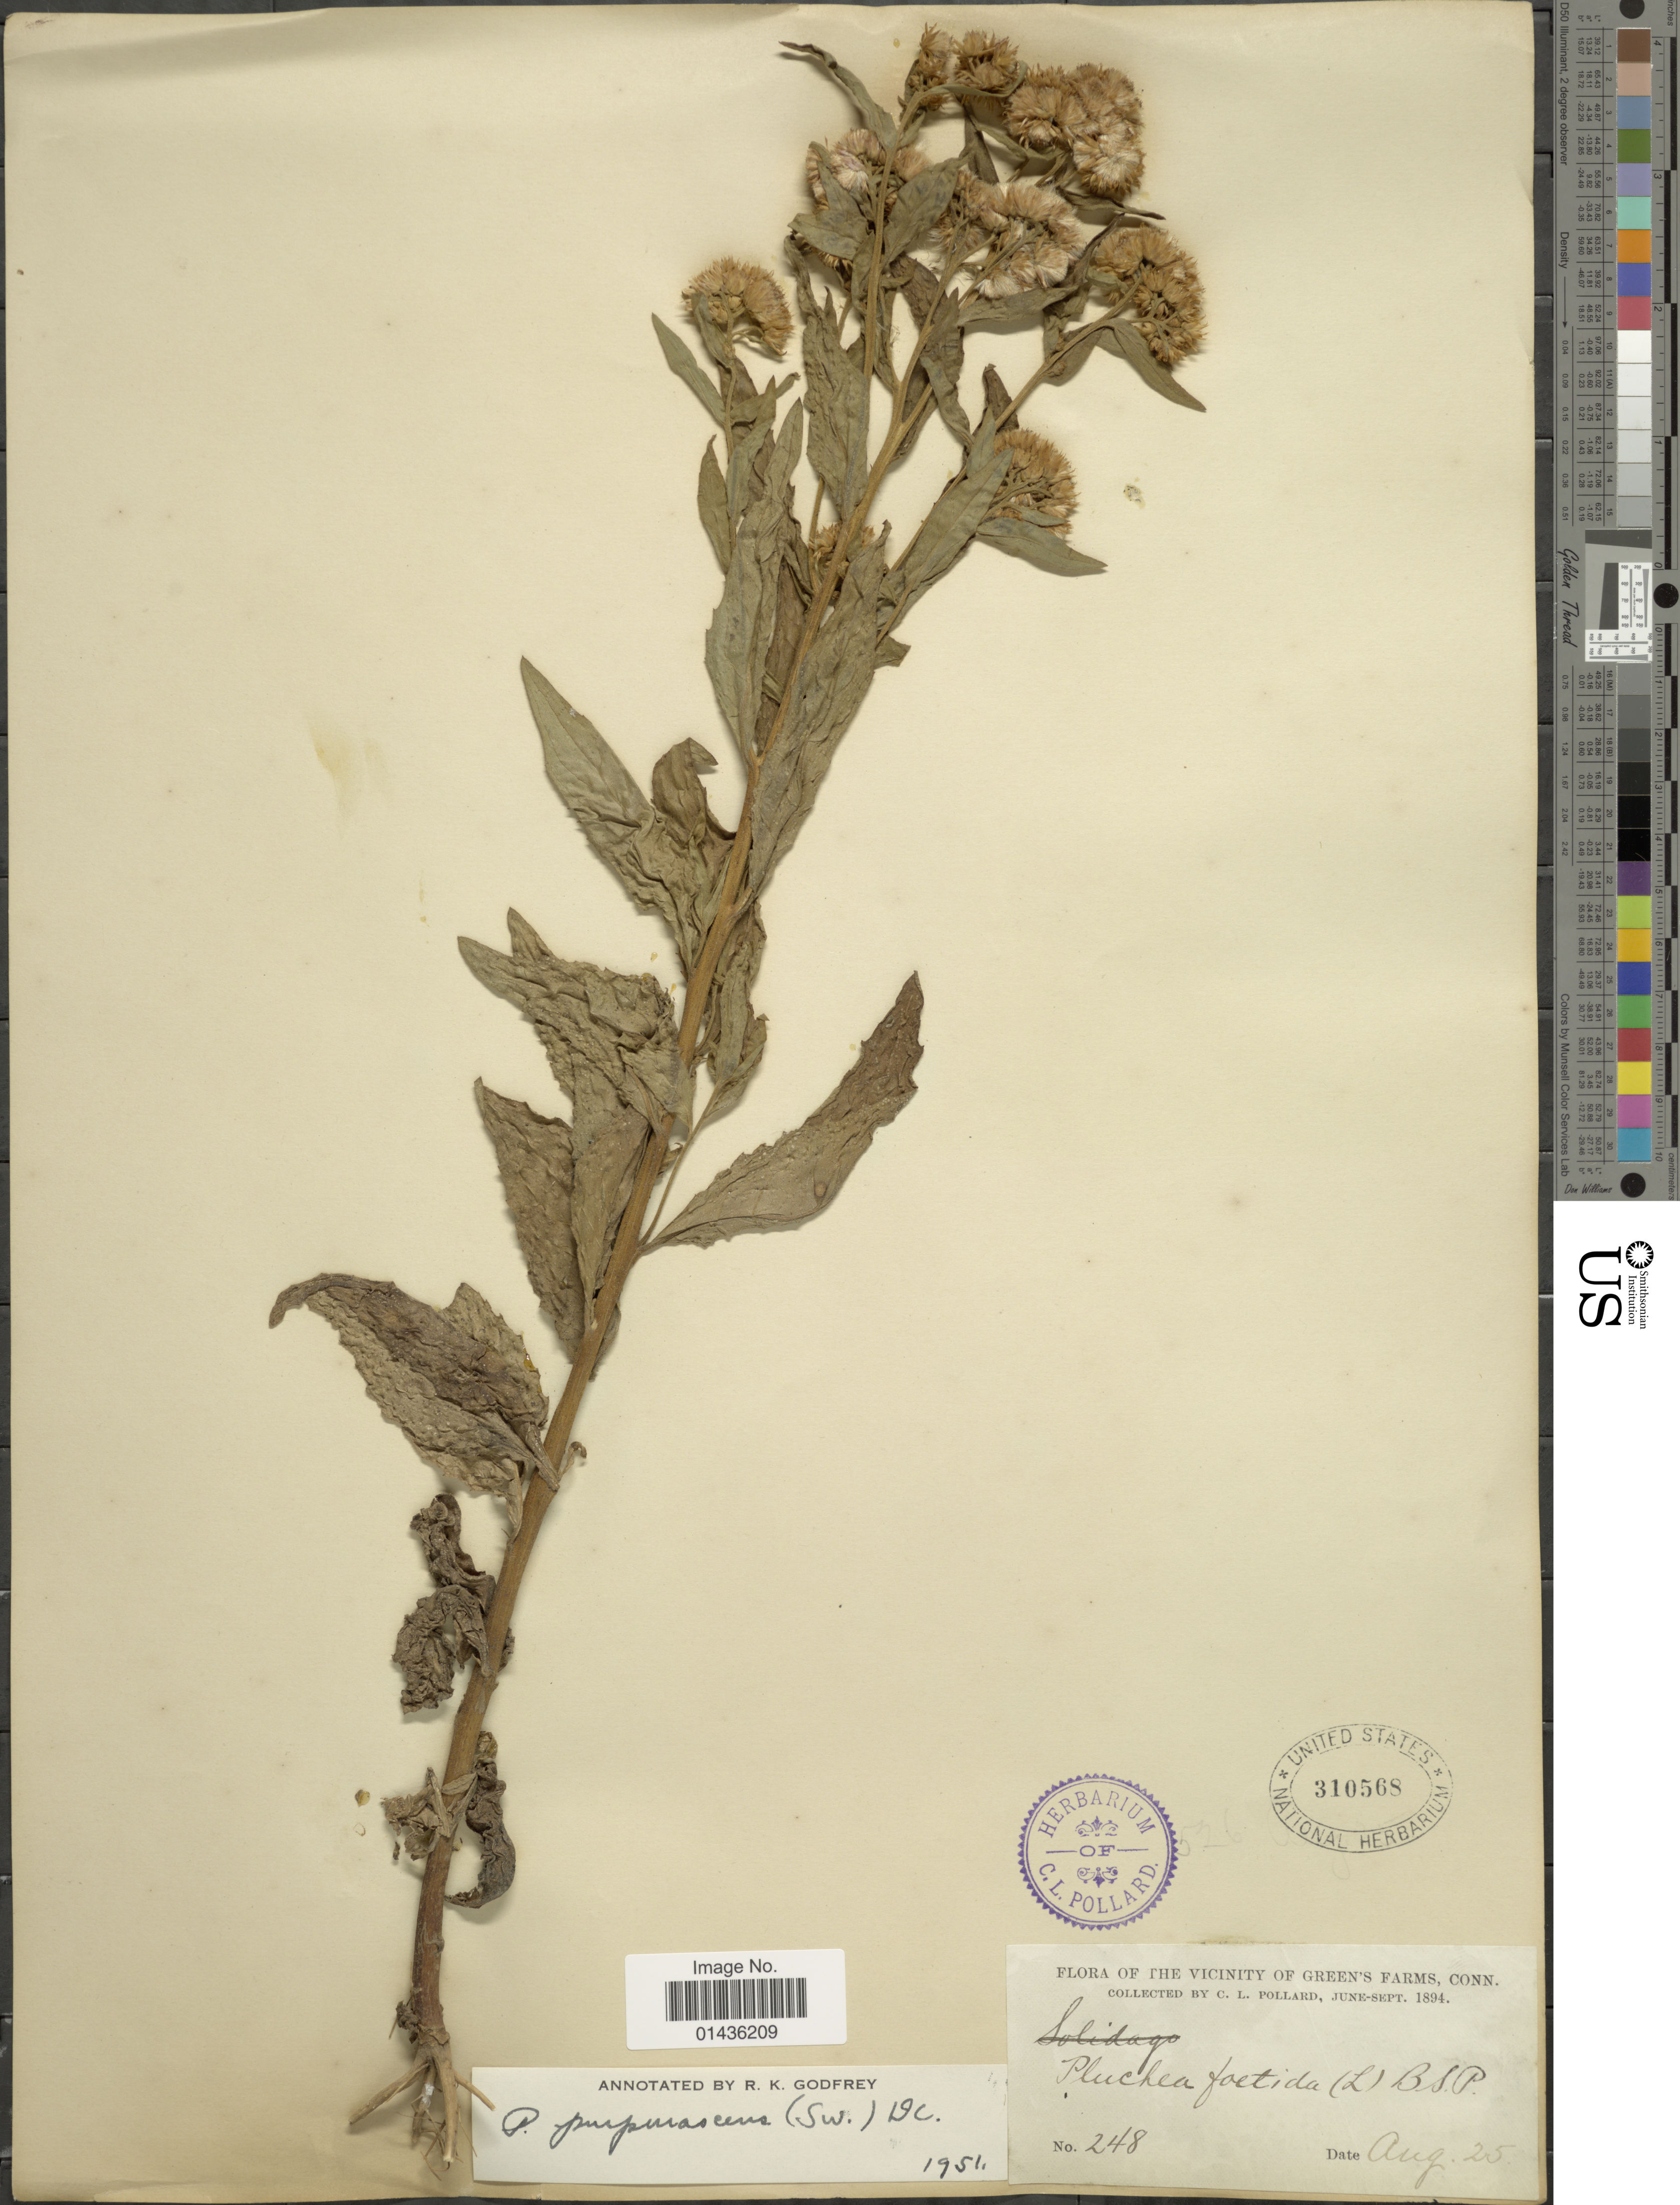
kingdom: Plantae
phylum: Tracheophyta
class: Magnoliopsida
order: Asterales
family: Asteraceae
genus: Pluchea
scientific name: Pluchea odorata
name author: (L.) Cass.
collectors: C. L. Pollard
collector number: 248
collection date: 1894-08-25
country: United States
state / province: Connecticut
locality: Vicinity of Green's Farms, Conn.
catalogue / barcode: US 310568